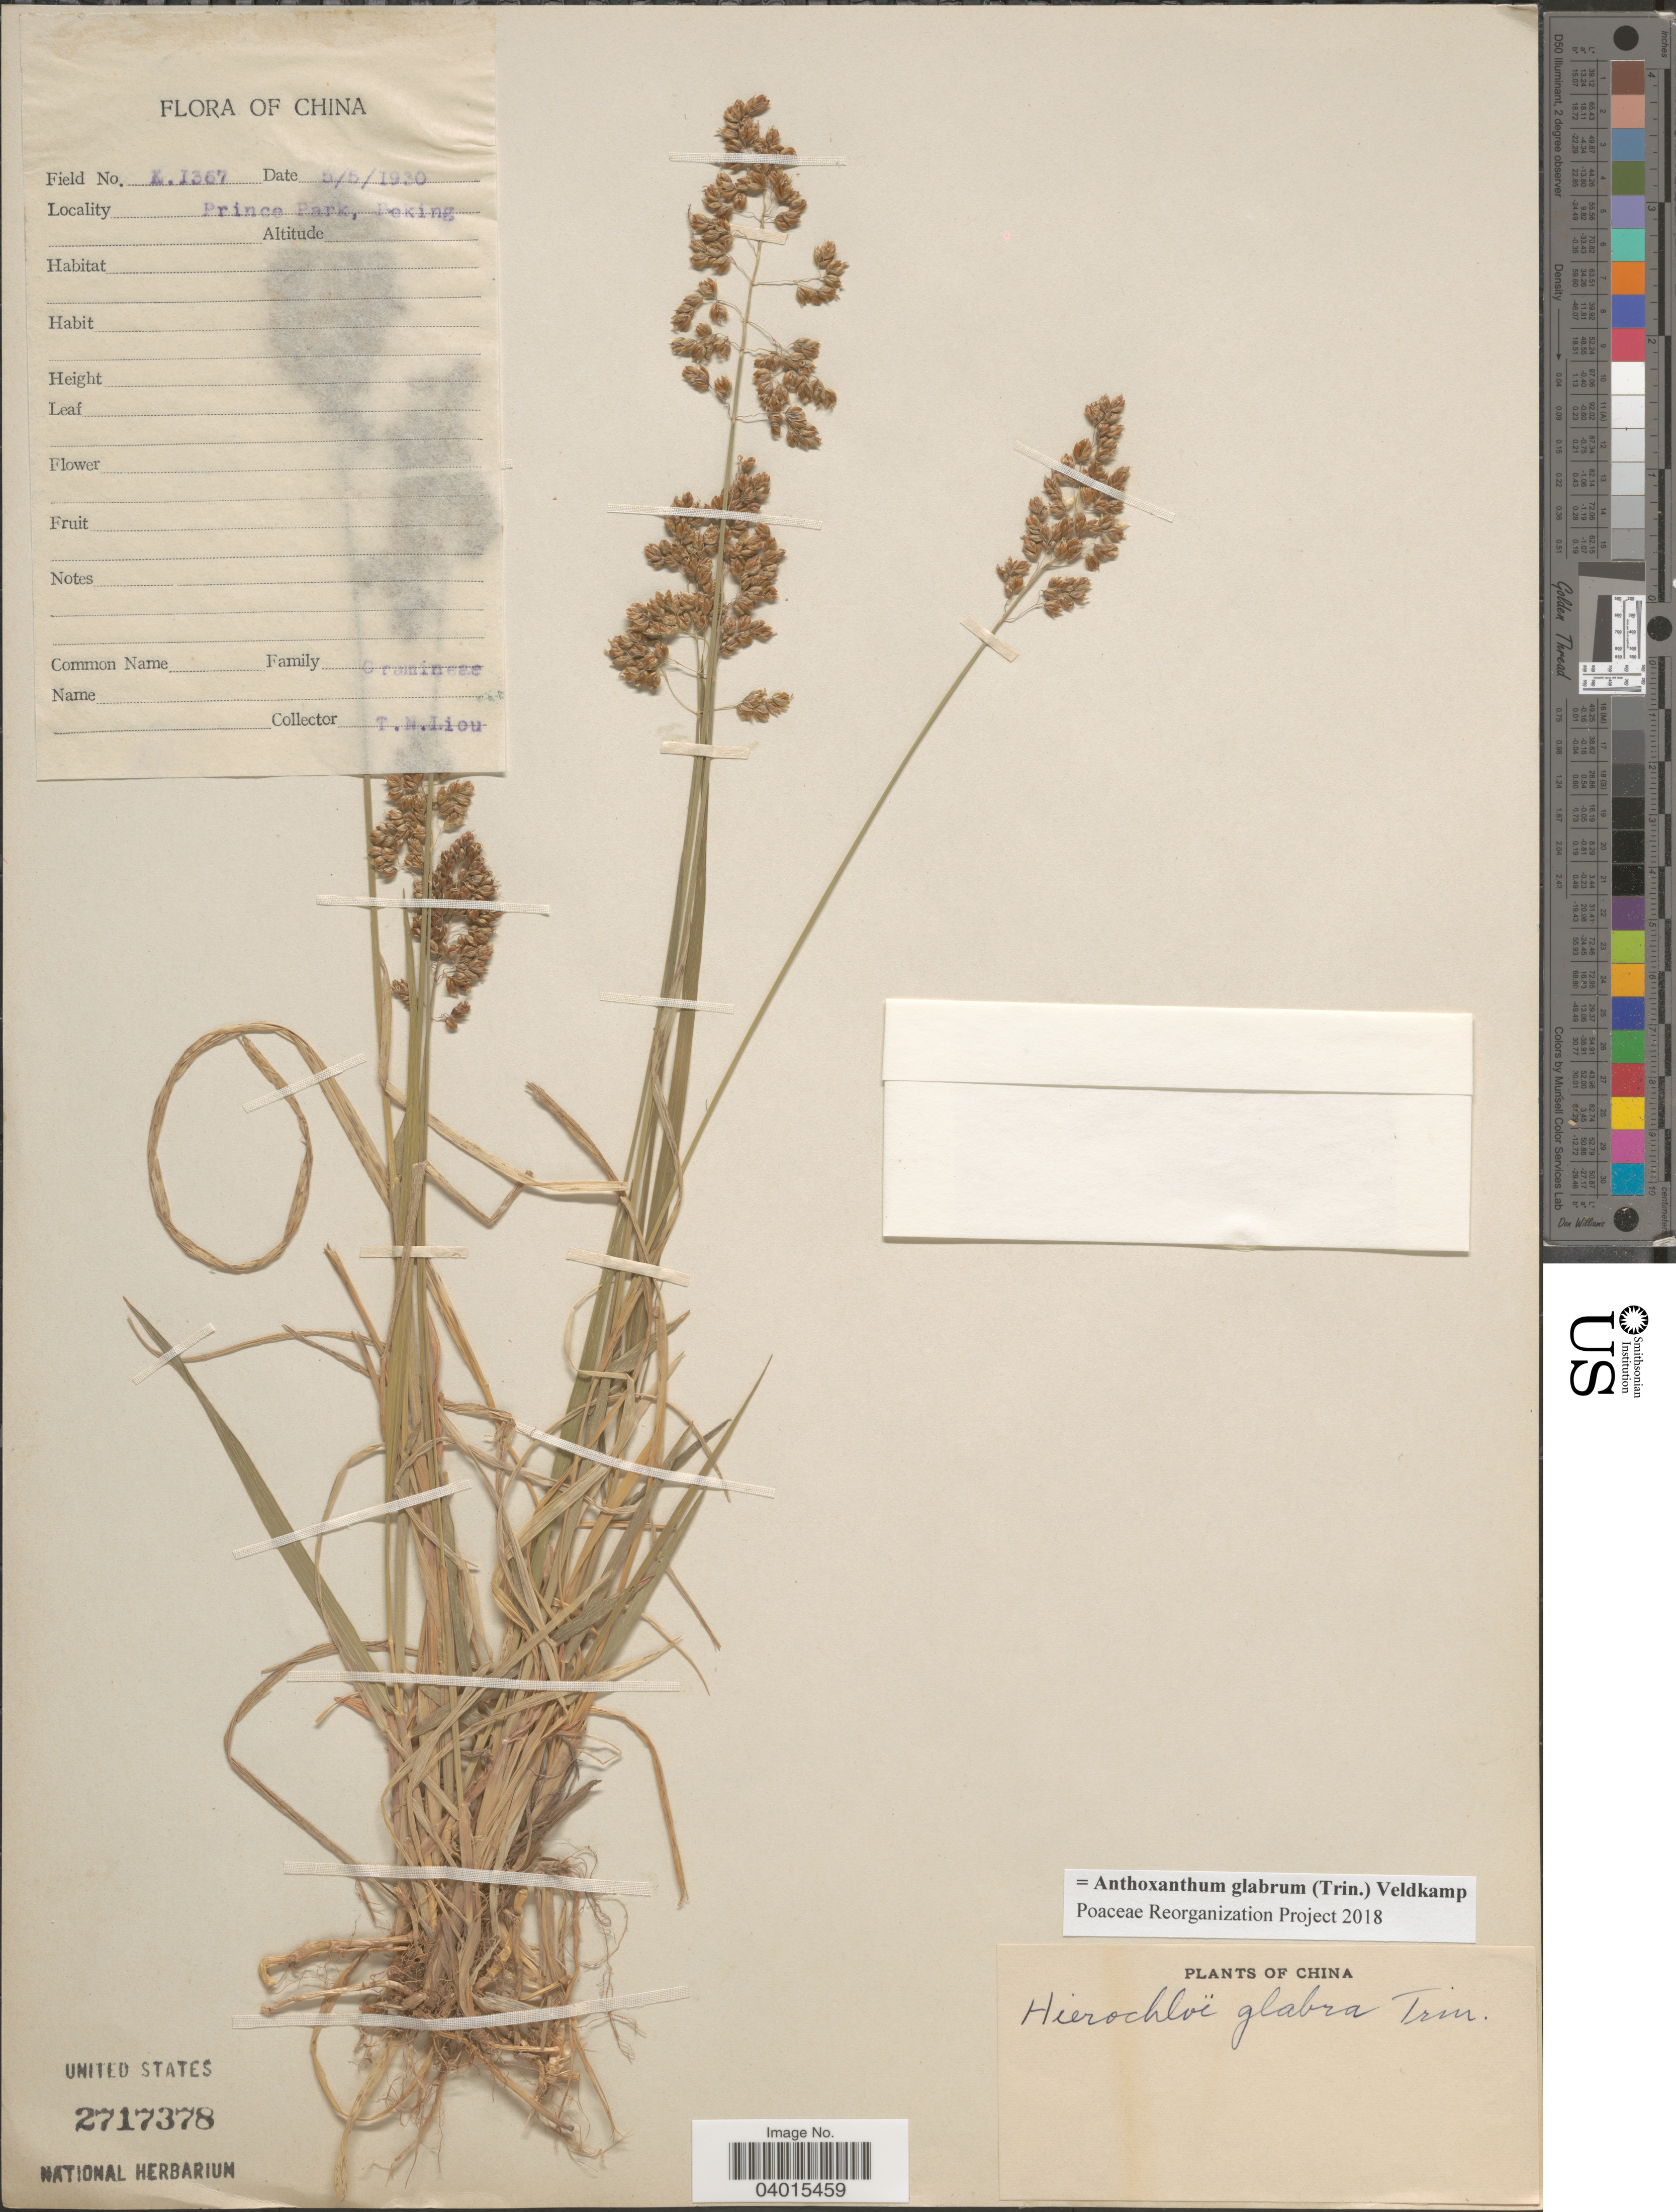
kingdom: Plantae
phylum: Tracheophyta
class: Liliopsida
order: Poales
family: Poaceae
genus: Anthoxanthum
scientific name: Anthoxanthum glabrum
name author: (Trin.) Veldkamp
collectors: T. N. Liou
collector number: K 1367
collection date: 1930-05-05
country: China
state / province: Beijing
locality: Prince Park, Peking.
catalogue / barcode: US 2717378